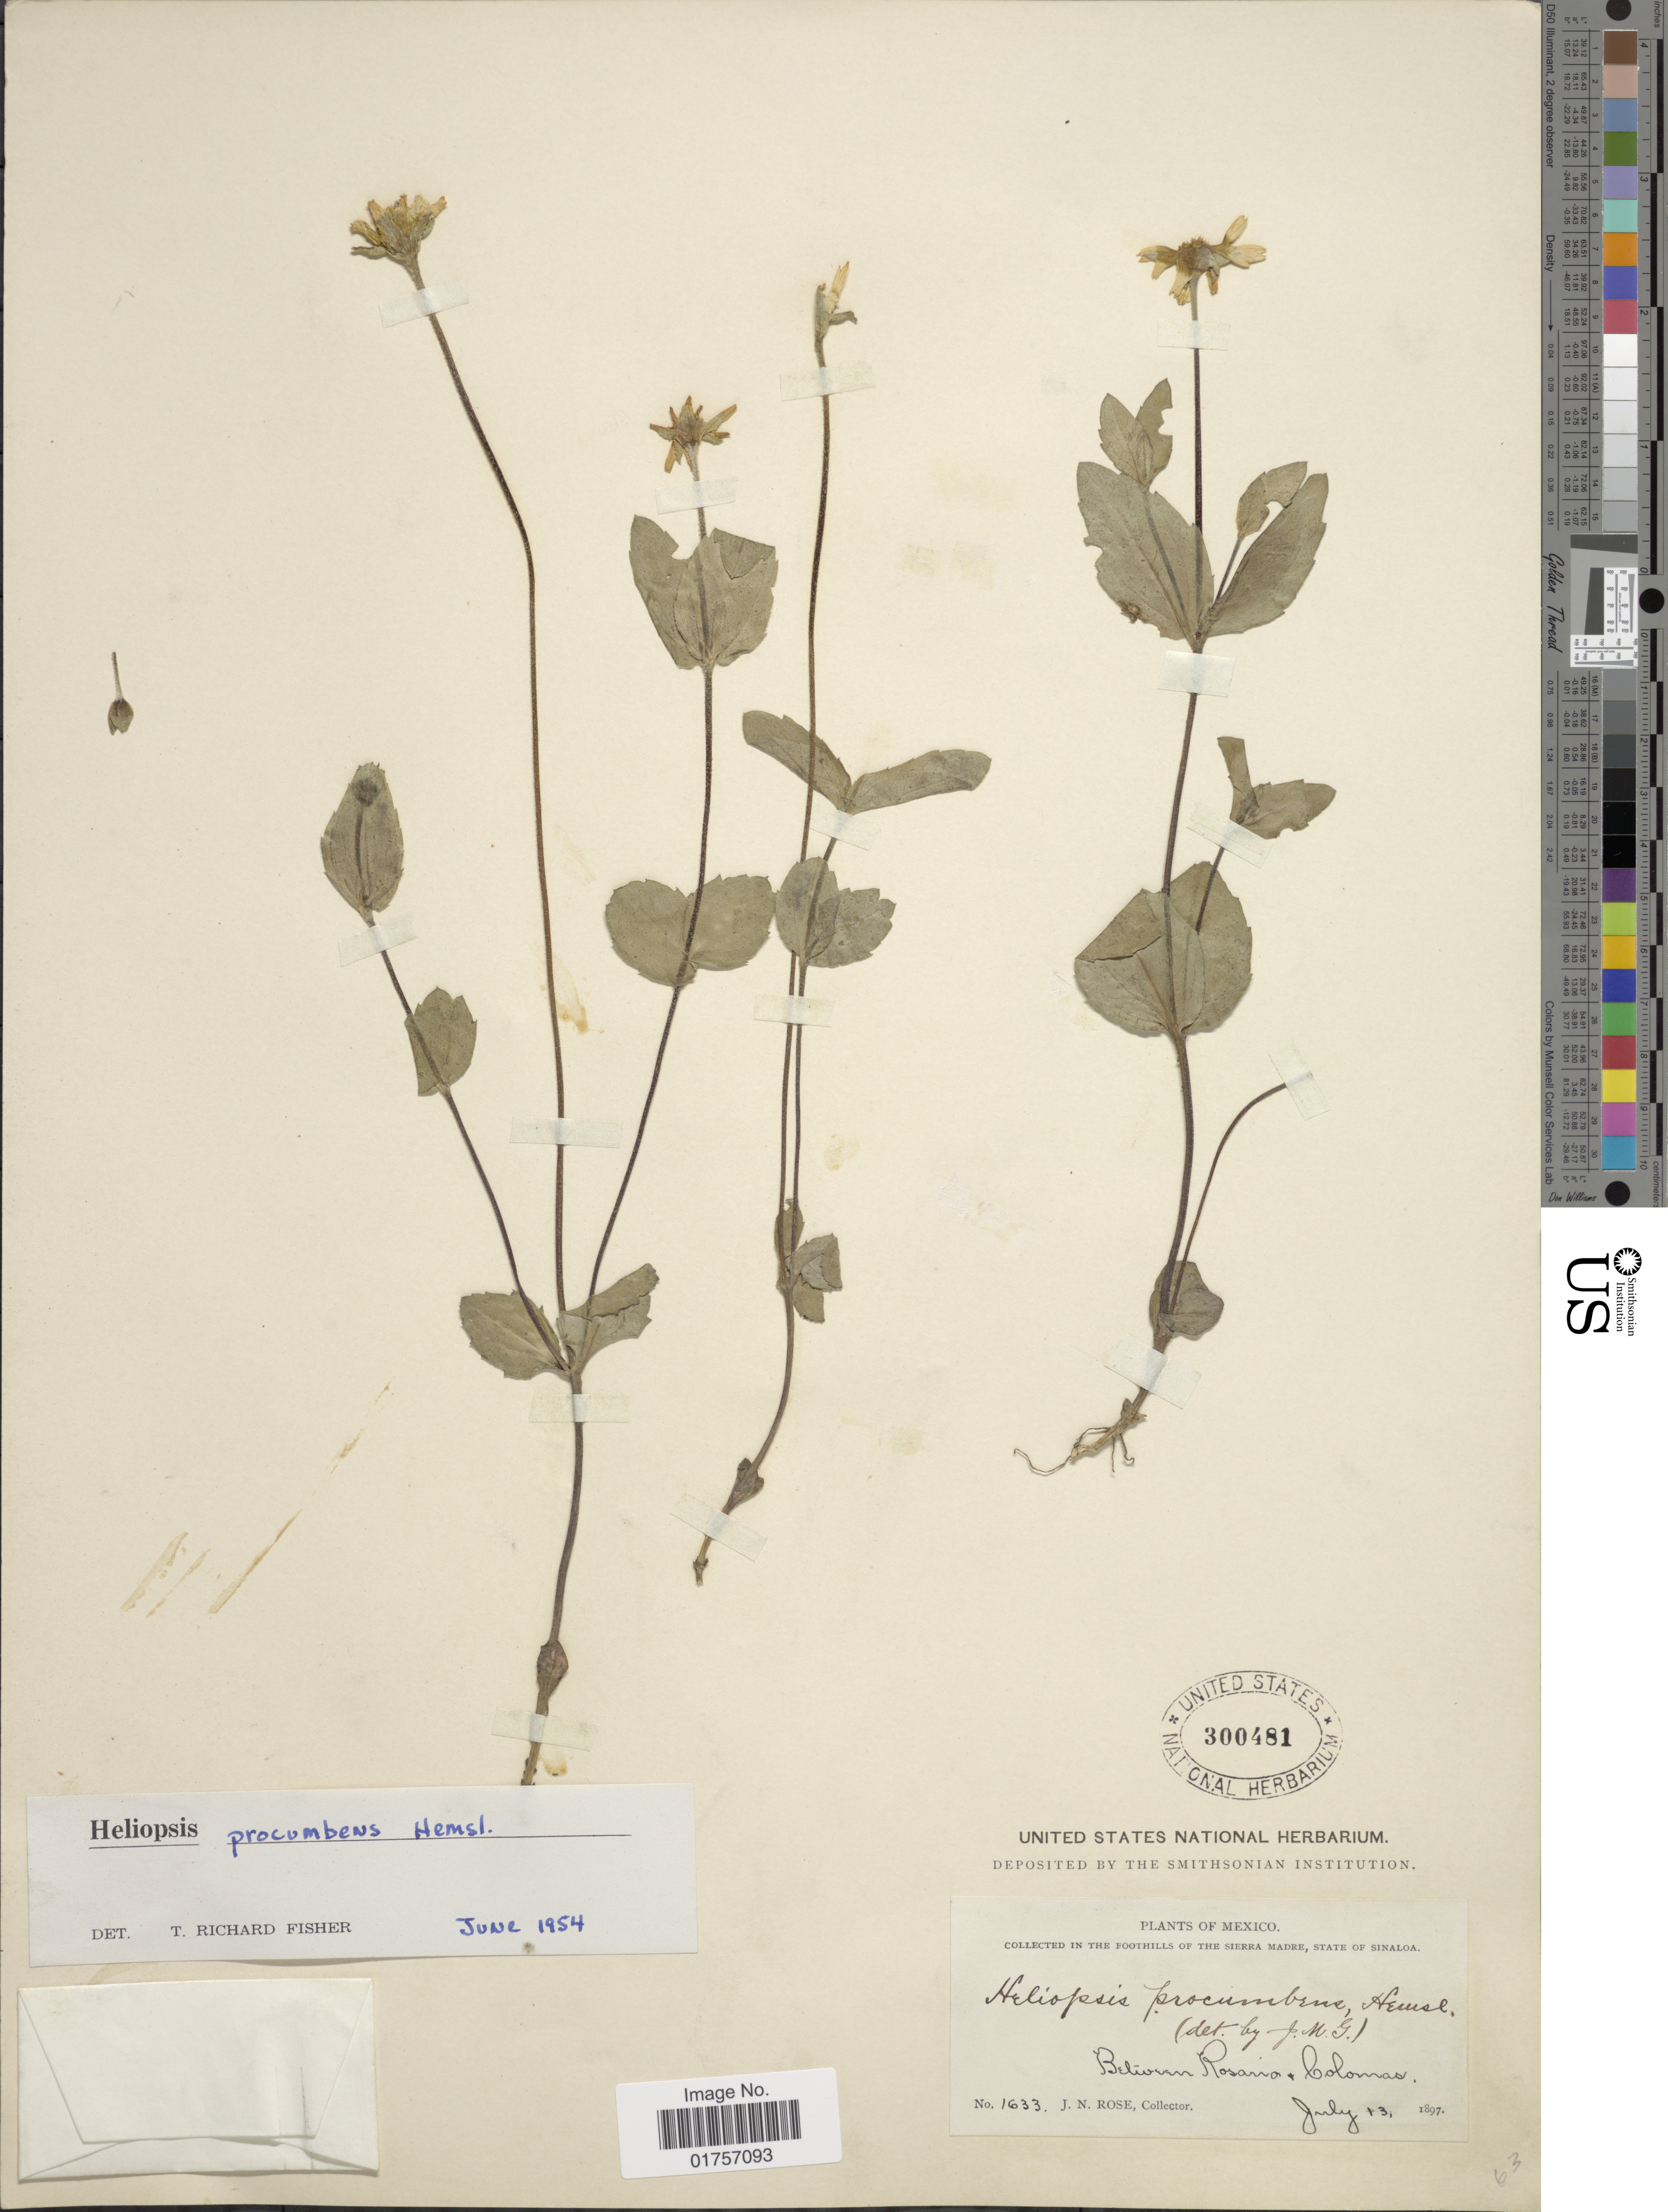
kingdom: Plantae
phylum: Tracheophyta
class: Magnoliopsida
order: Asterales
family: Asteraceae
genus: Heliopsis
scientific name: Heliopsis procumbens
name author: Hemsl.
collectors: J. N. Rose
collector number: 1633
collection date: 1897-07-13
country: Mexico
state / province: Sinaloa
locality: Foothills of the Sierra Madre. Beliveen Rosario & Colonas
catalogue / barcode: US 300481